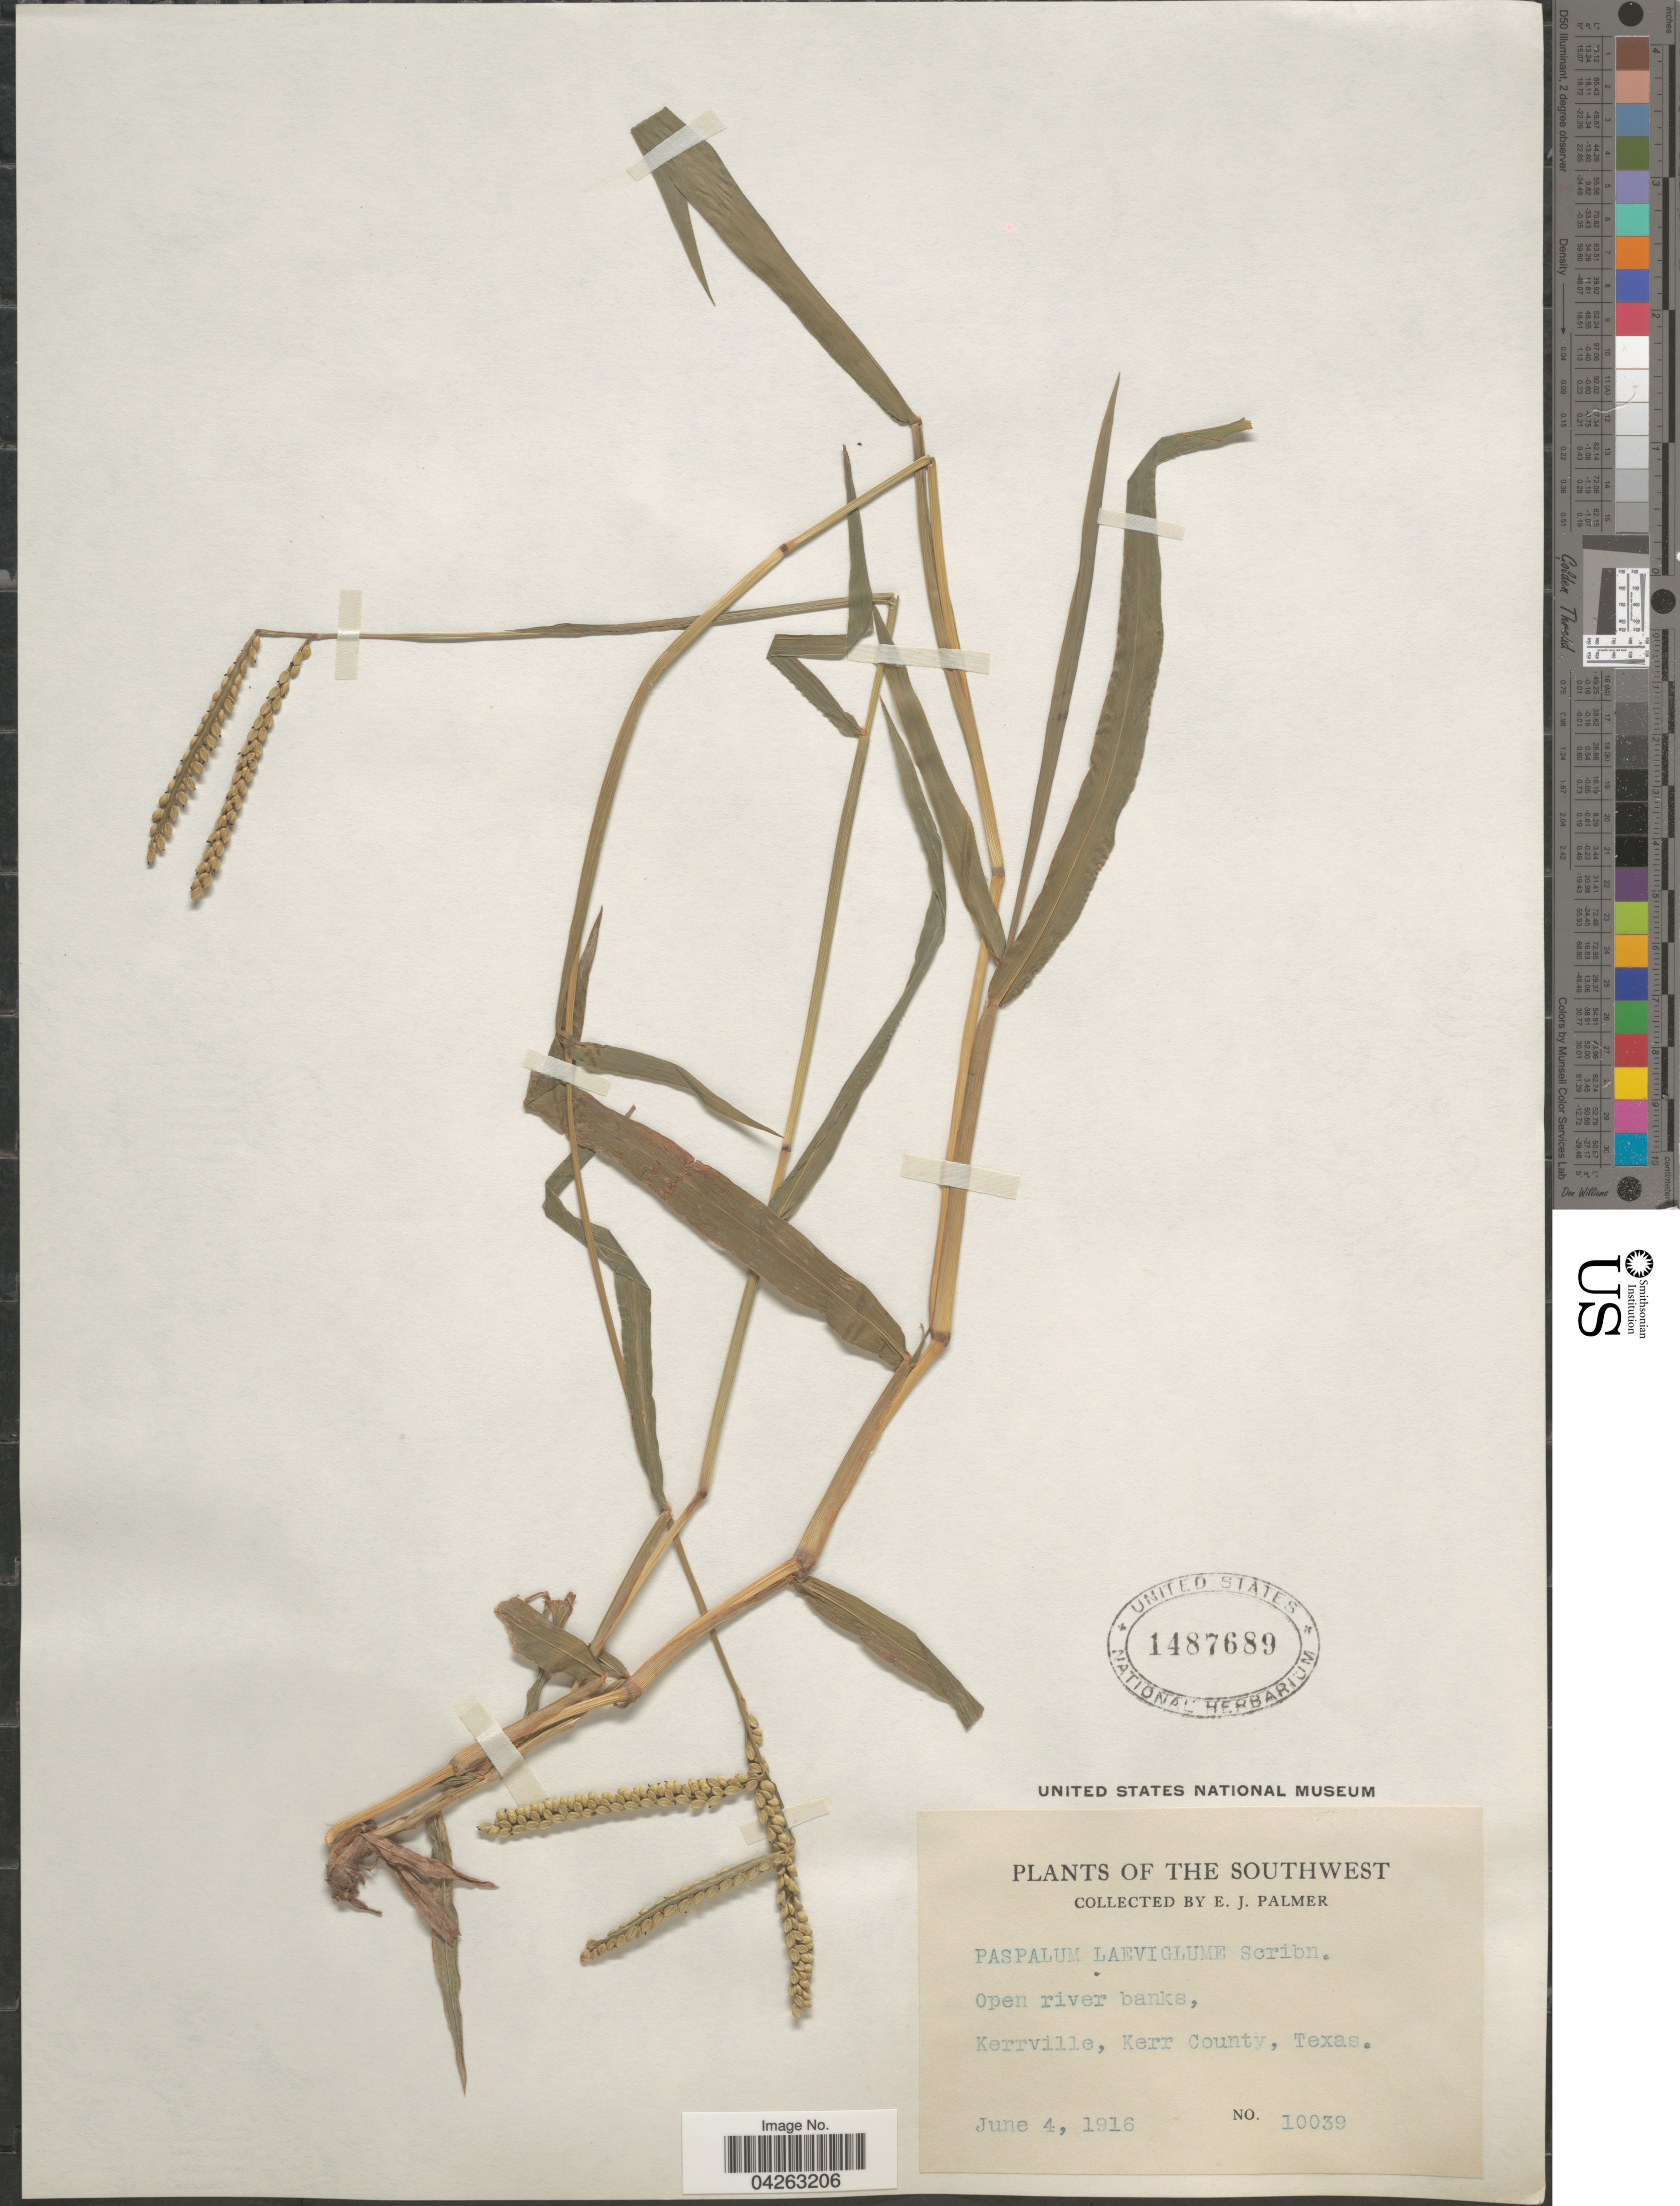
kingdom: Plantae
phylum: Tracheophyta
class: Liliopsida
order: Poales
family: Poaceae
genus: Paspalum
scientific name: Paspalum pubiflorum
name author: Rupr. ex E. Fourn.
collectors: E. J. Palmer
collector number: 10039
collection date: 1916-06-04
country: United States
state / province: Texas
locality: The Southwest. Open river banks, Kerrville, Kerr County.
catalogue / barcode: US 1487689